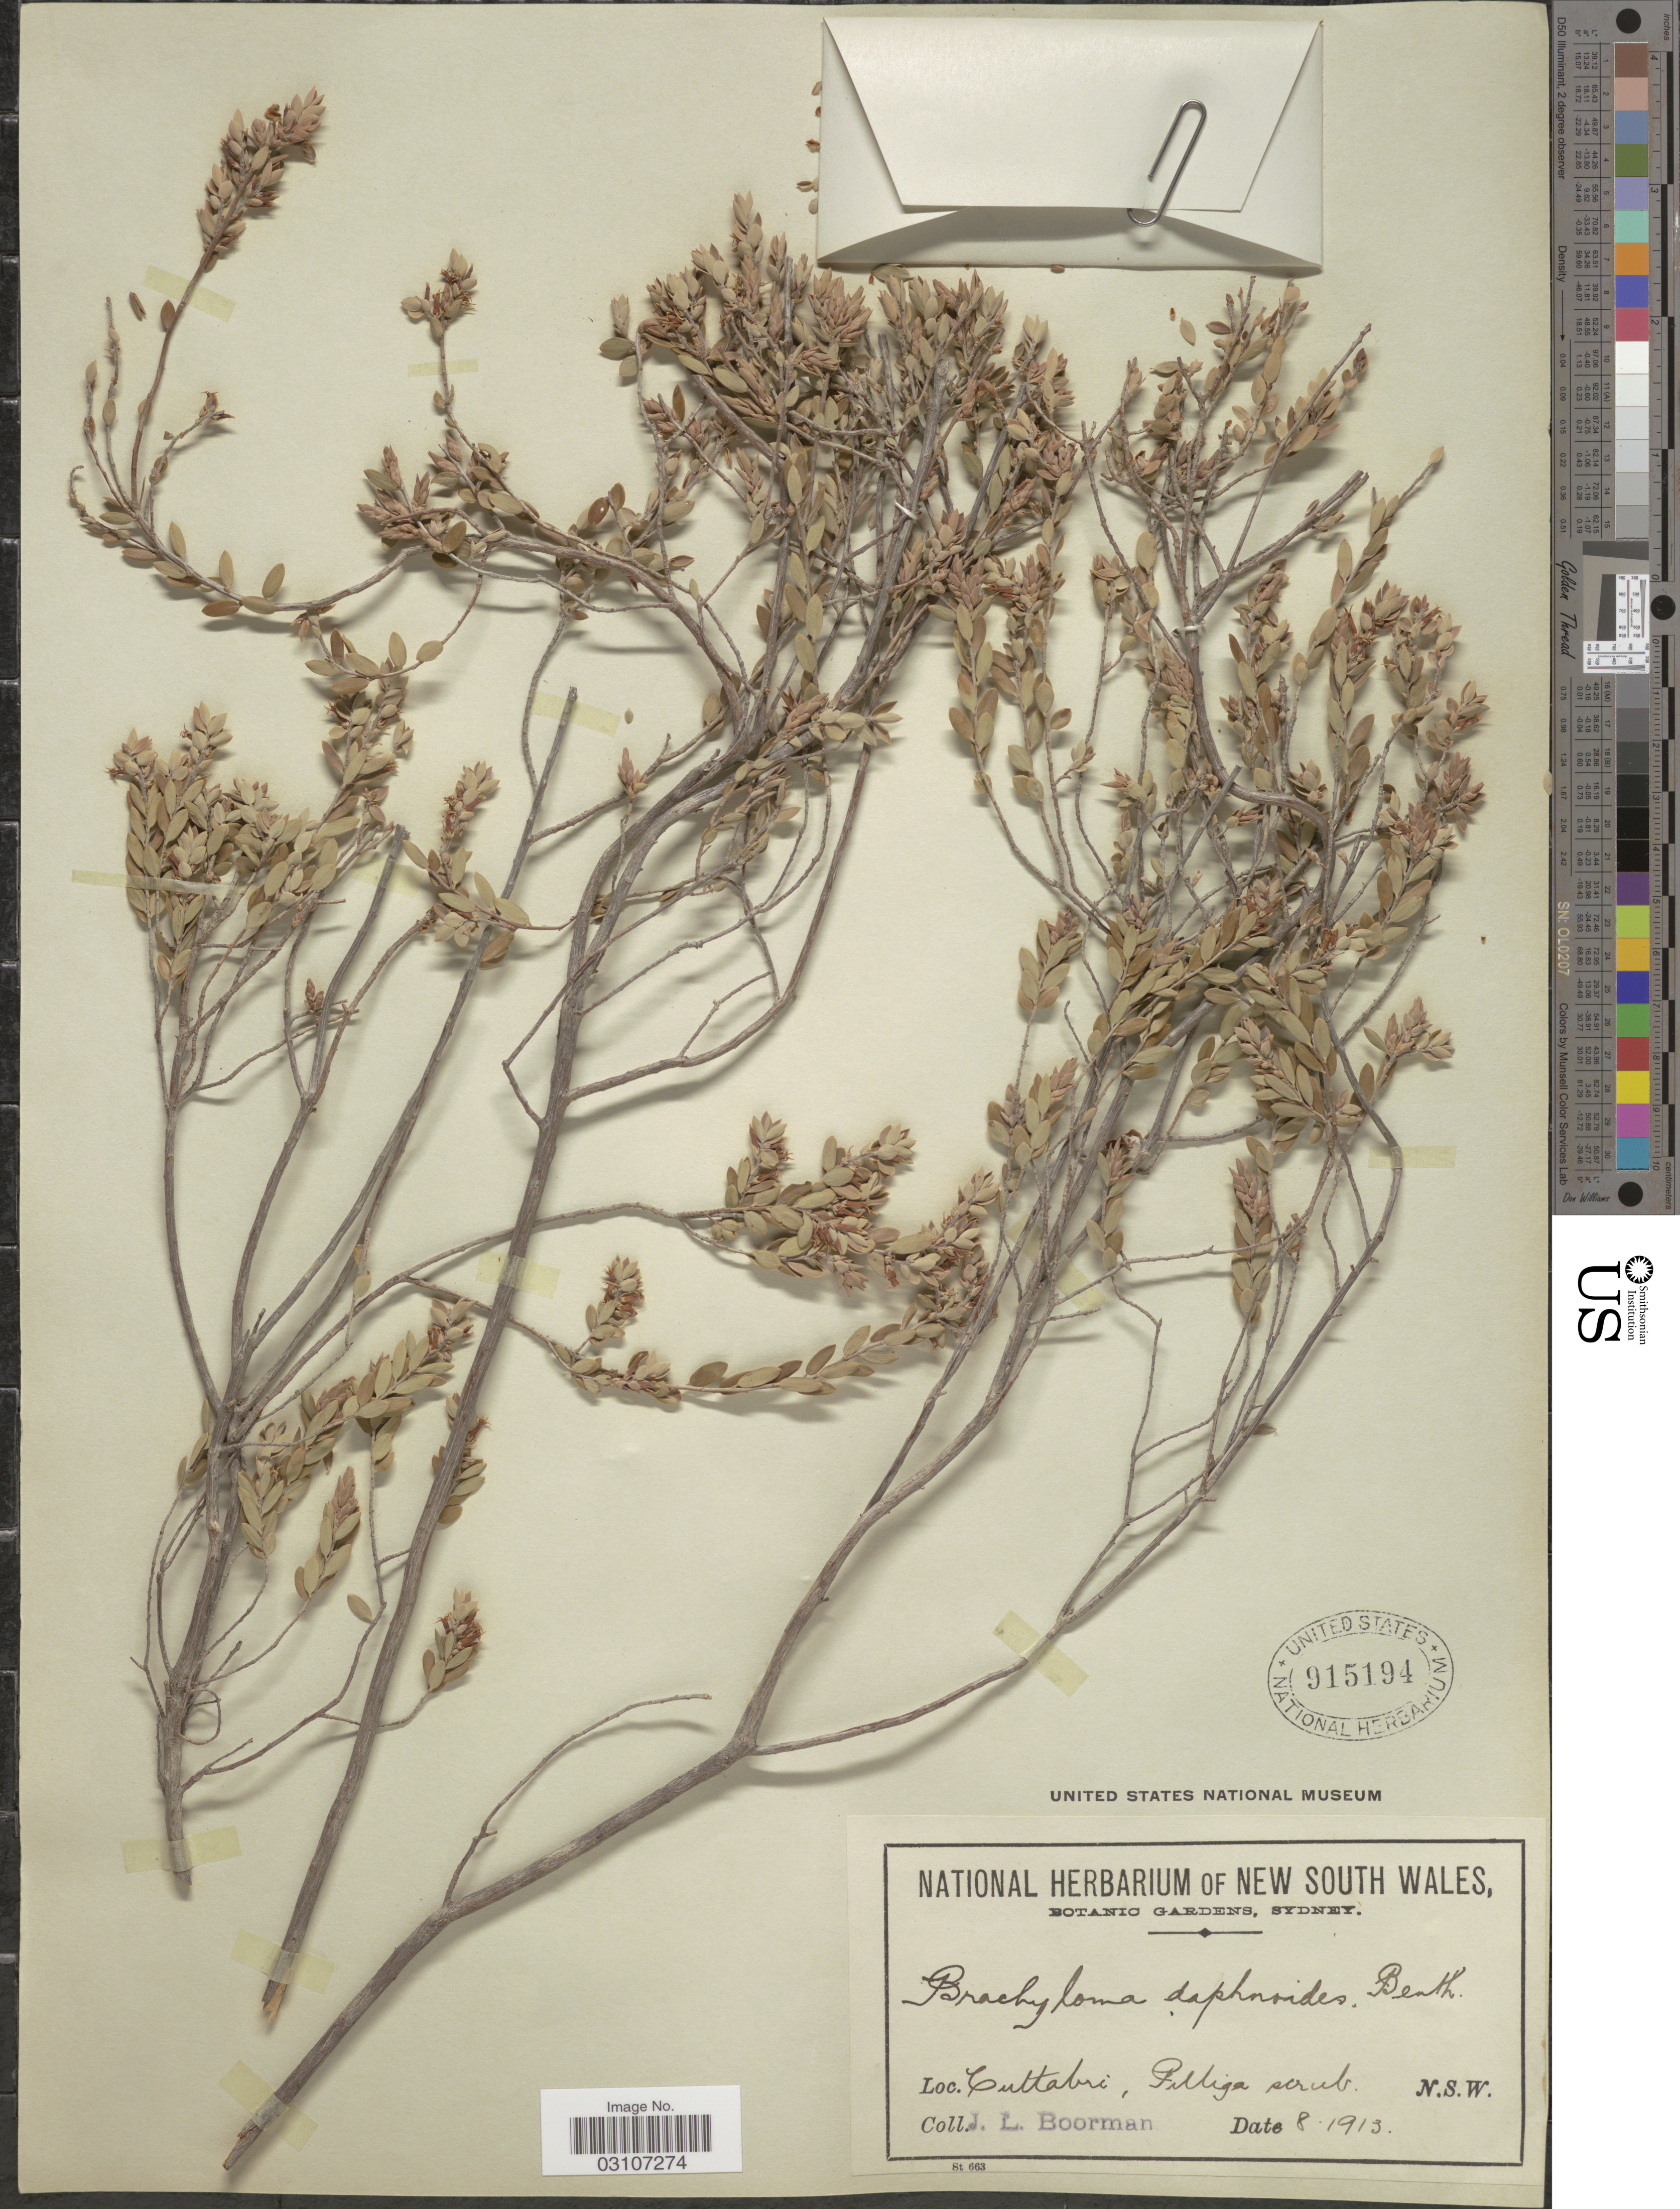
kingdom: Plantae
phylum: Tracheophyta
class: Magnoliopsida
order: Ericales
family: Ericaceae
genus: Brachyloma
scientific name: Brachyloma daphnoides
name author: (Sm.) Benth.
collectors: J. Boorman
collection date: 1913-08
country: Australia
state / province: New South Wales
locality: Cuttabri, N.S.W.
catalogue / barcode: US 915194